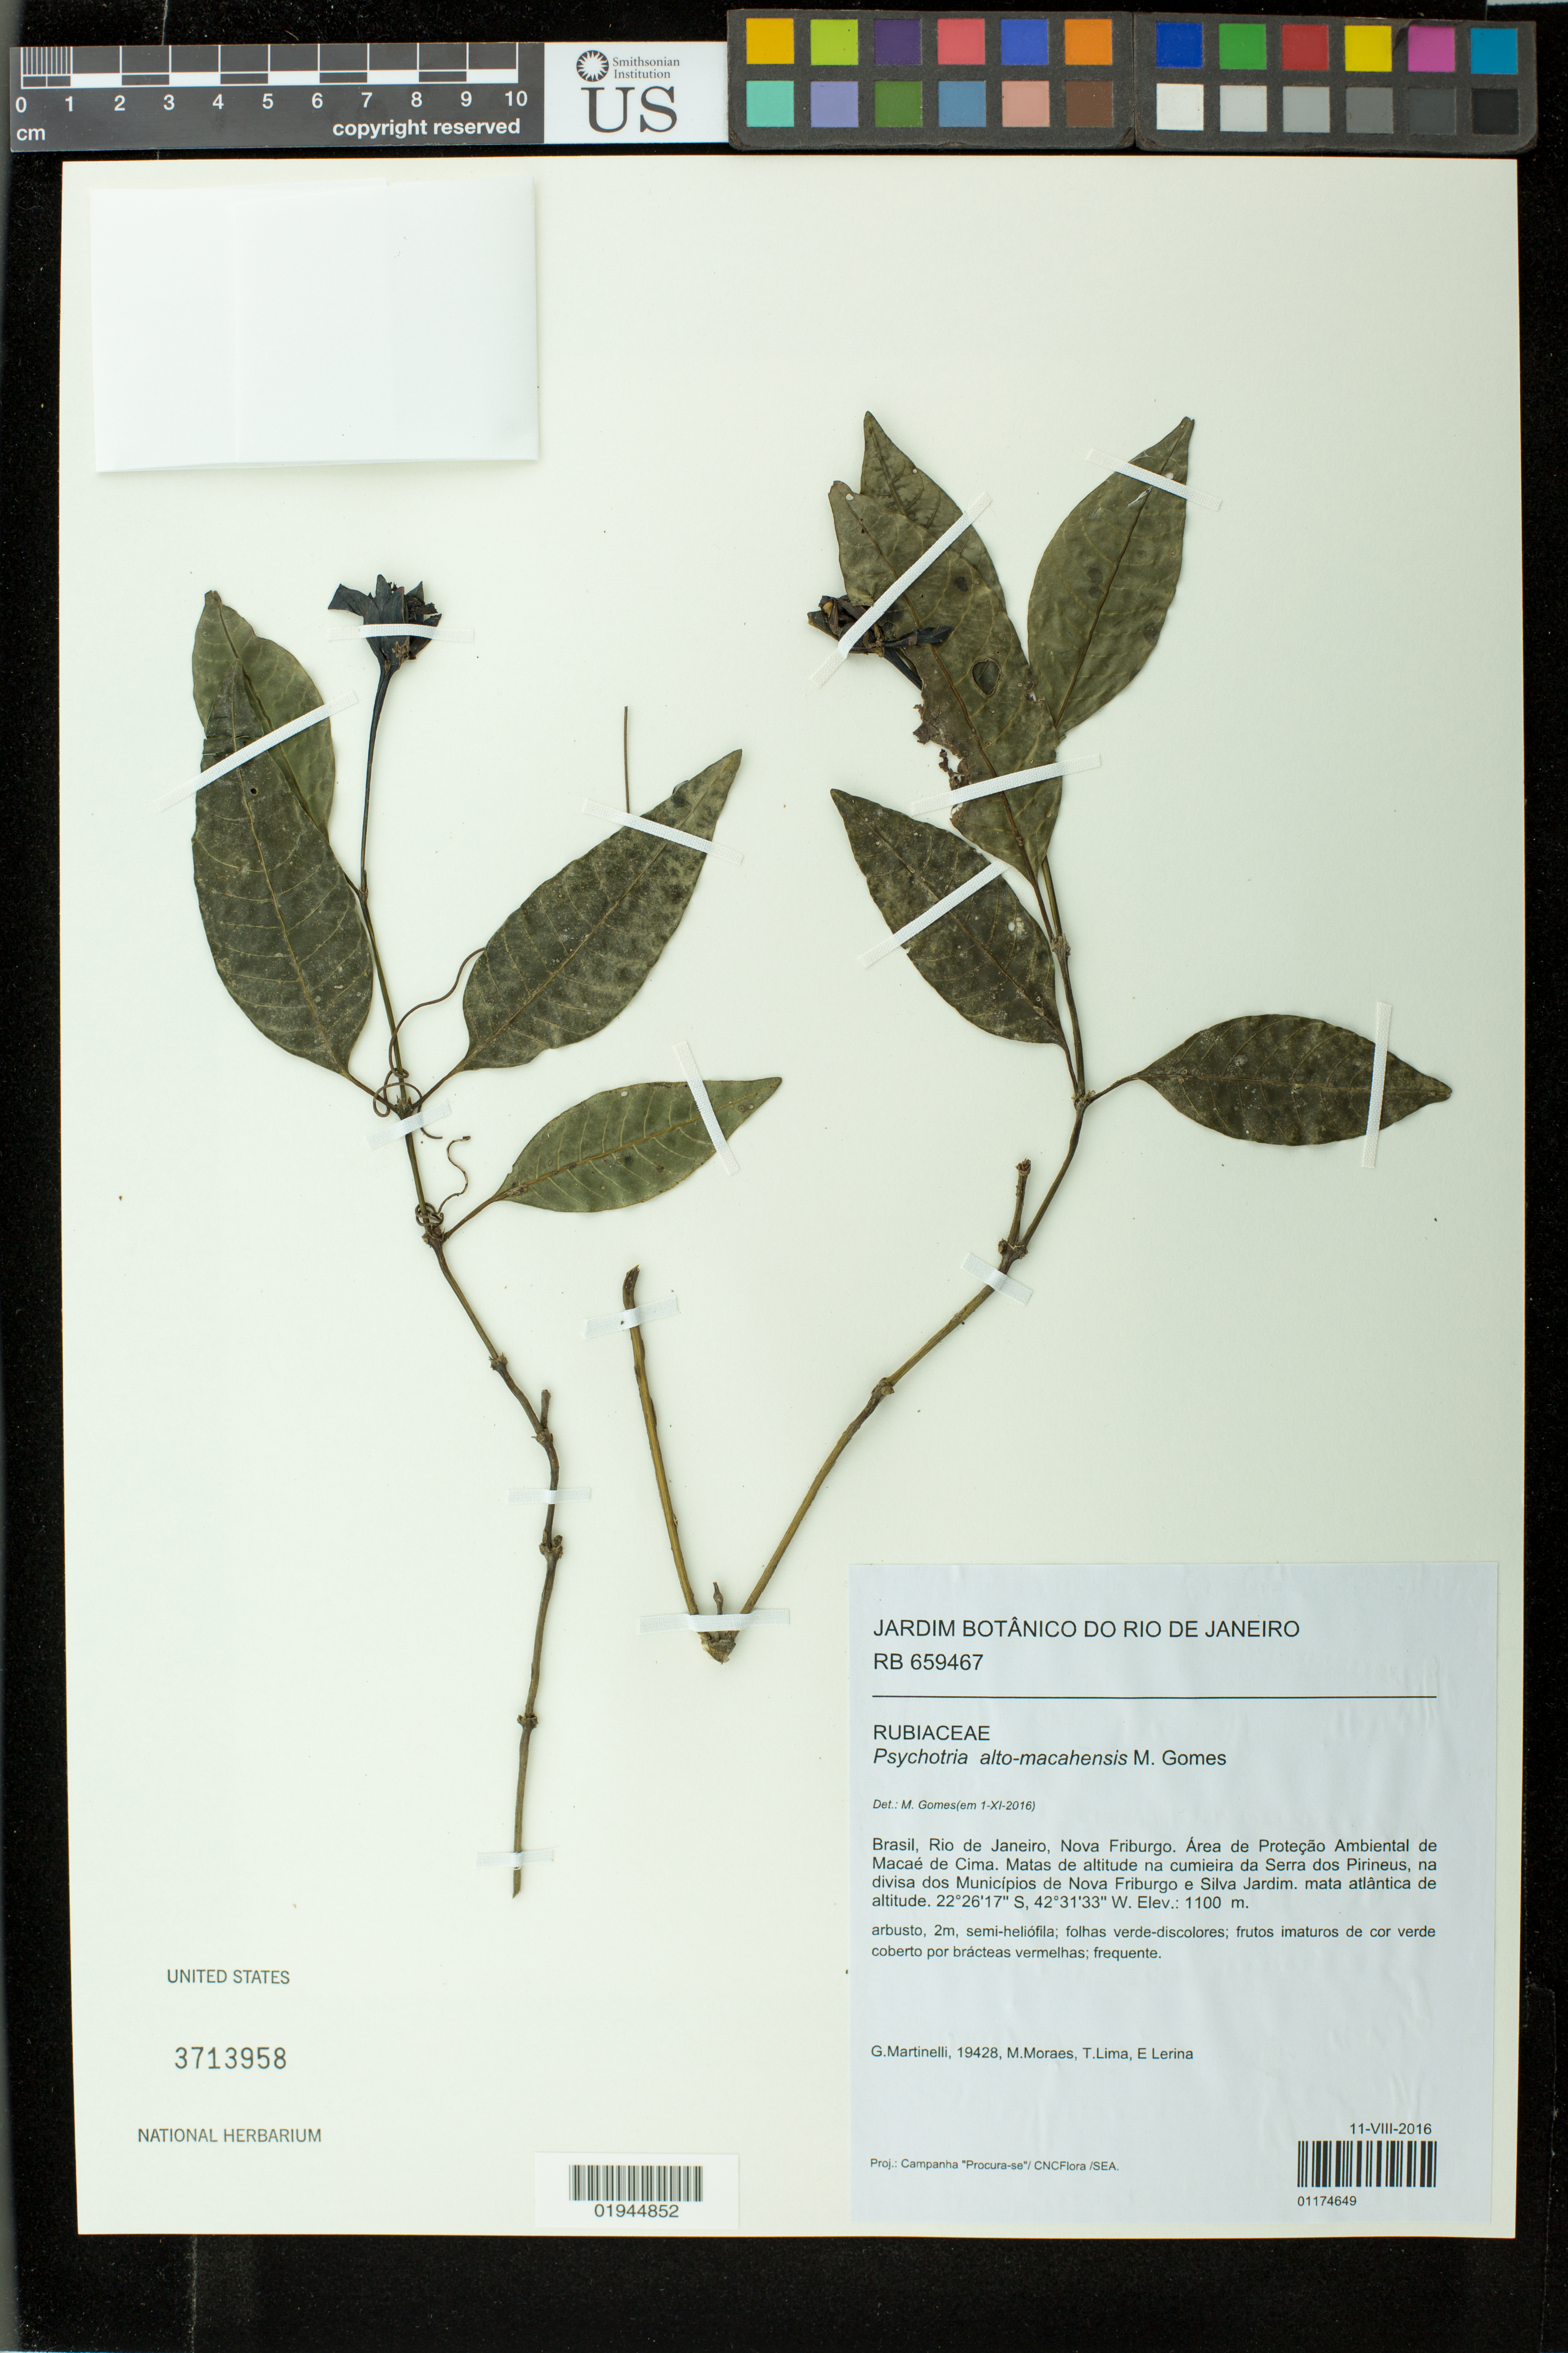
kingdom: Plantae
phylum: Tracheophyta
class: Magnoliopsida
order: Gentianales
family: Rubiaceae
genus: Psychotria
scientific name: Psychotria altomacahensis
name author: M. Gomes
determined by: Gomes, M.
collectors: G. Martinelli et al.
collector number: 19428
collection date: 2016-08-11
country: Brazil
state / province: Rio de Janeiro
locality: Nova Friburgo. Area de Protecao Ambiental de Macae de Cima. Matas de altitude na cumieria da Serra dos Pirineus, na divisa dos Municipios de Nova Friburgo e Silva Jardim.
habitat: mata atlantica de altitude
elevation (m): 1100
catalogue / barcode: US 3713958